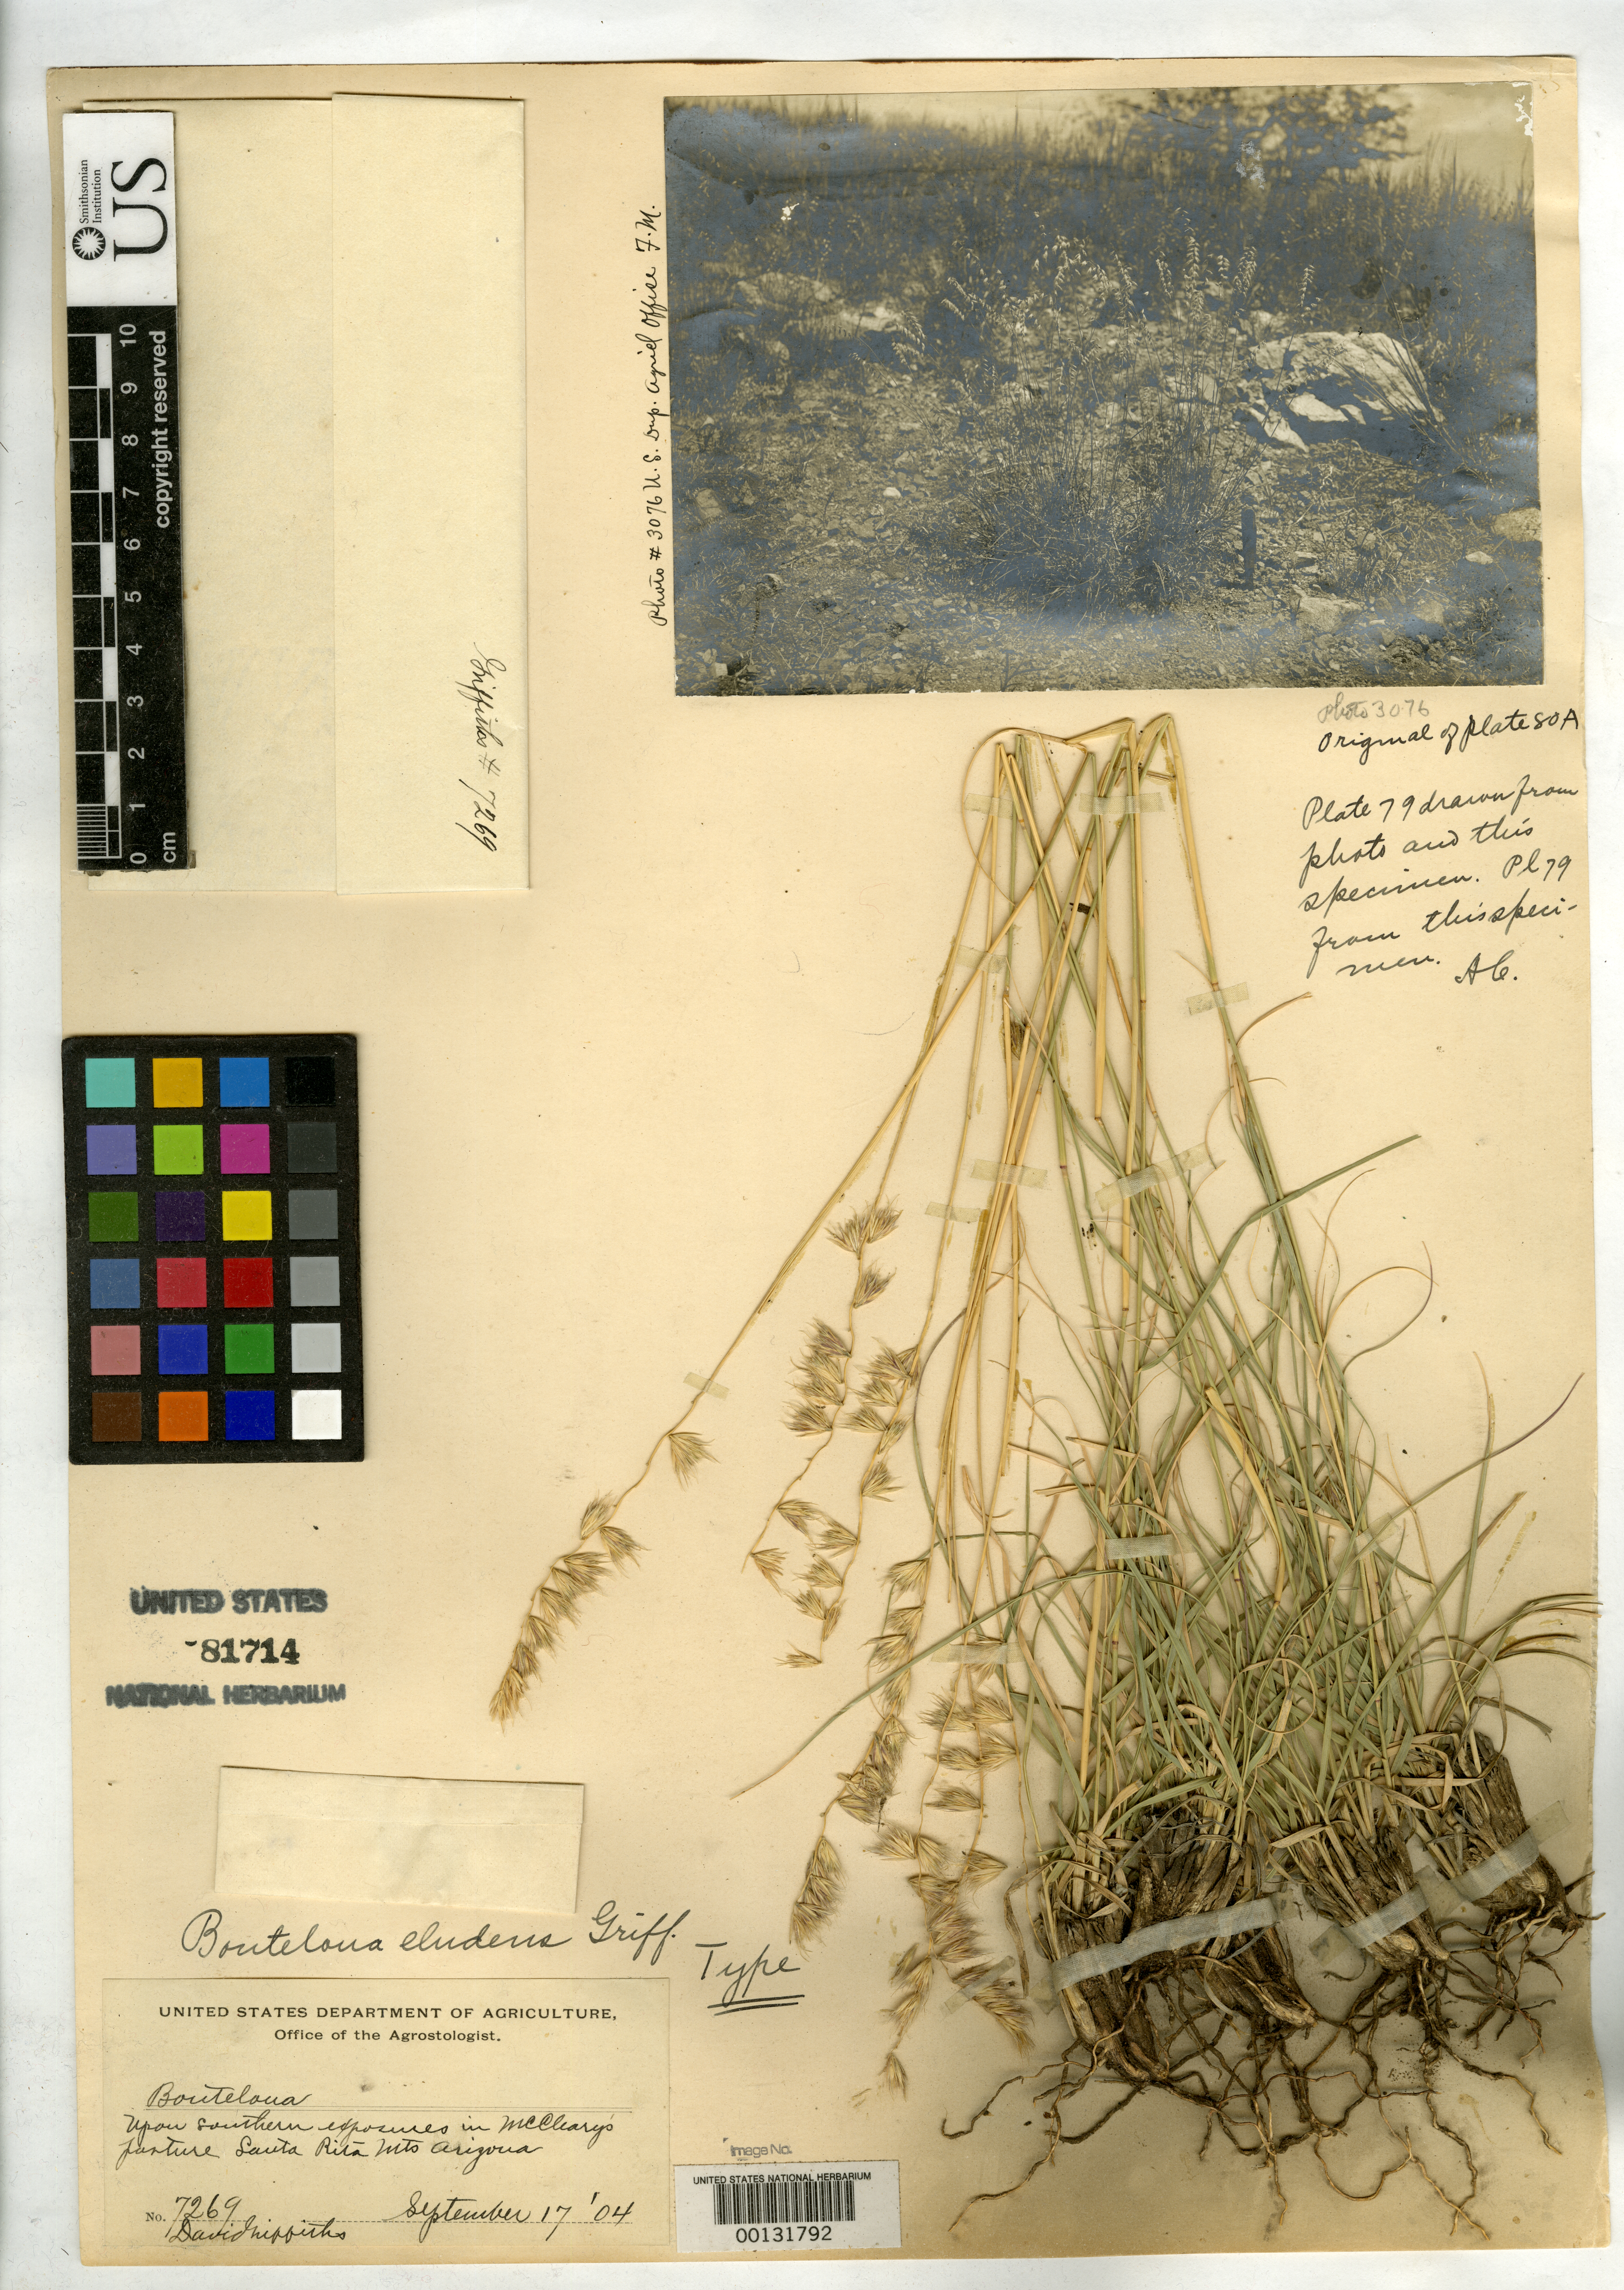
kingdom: Plantae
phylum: Tracheophyta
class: Liliopsida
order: Poales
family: Poaceae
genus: Bouteloua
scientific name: Bouteloua eludens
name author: Griffiths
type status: Holotype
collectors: D. Griffiths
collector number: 7269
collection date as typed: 17 Sep 1904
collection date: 1904-09-17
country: United States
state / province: Arizona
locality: McCleary's pasture, Santa Rita Mts.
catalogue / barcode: US 81714